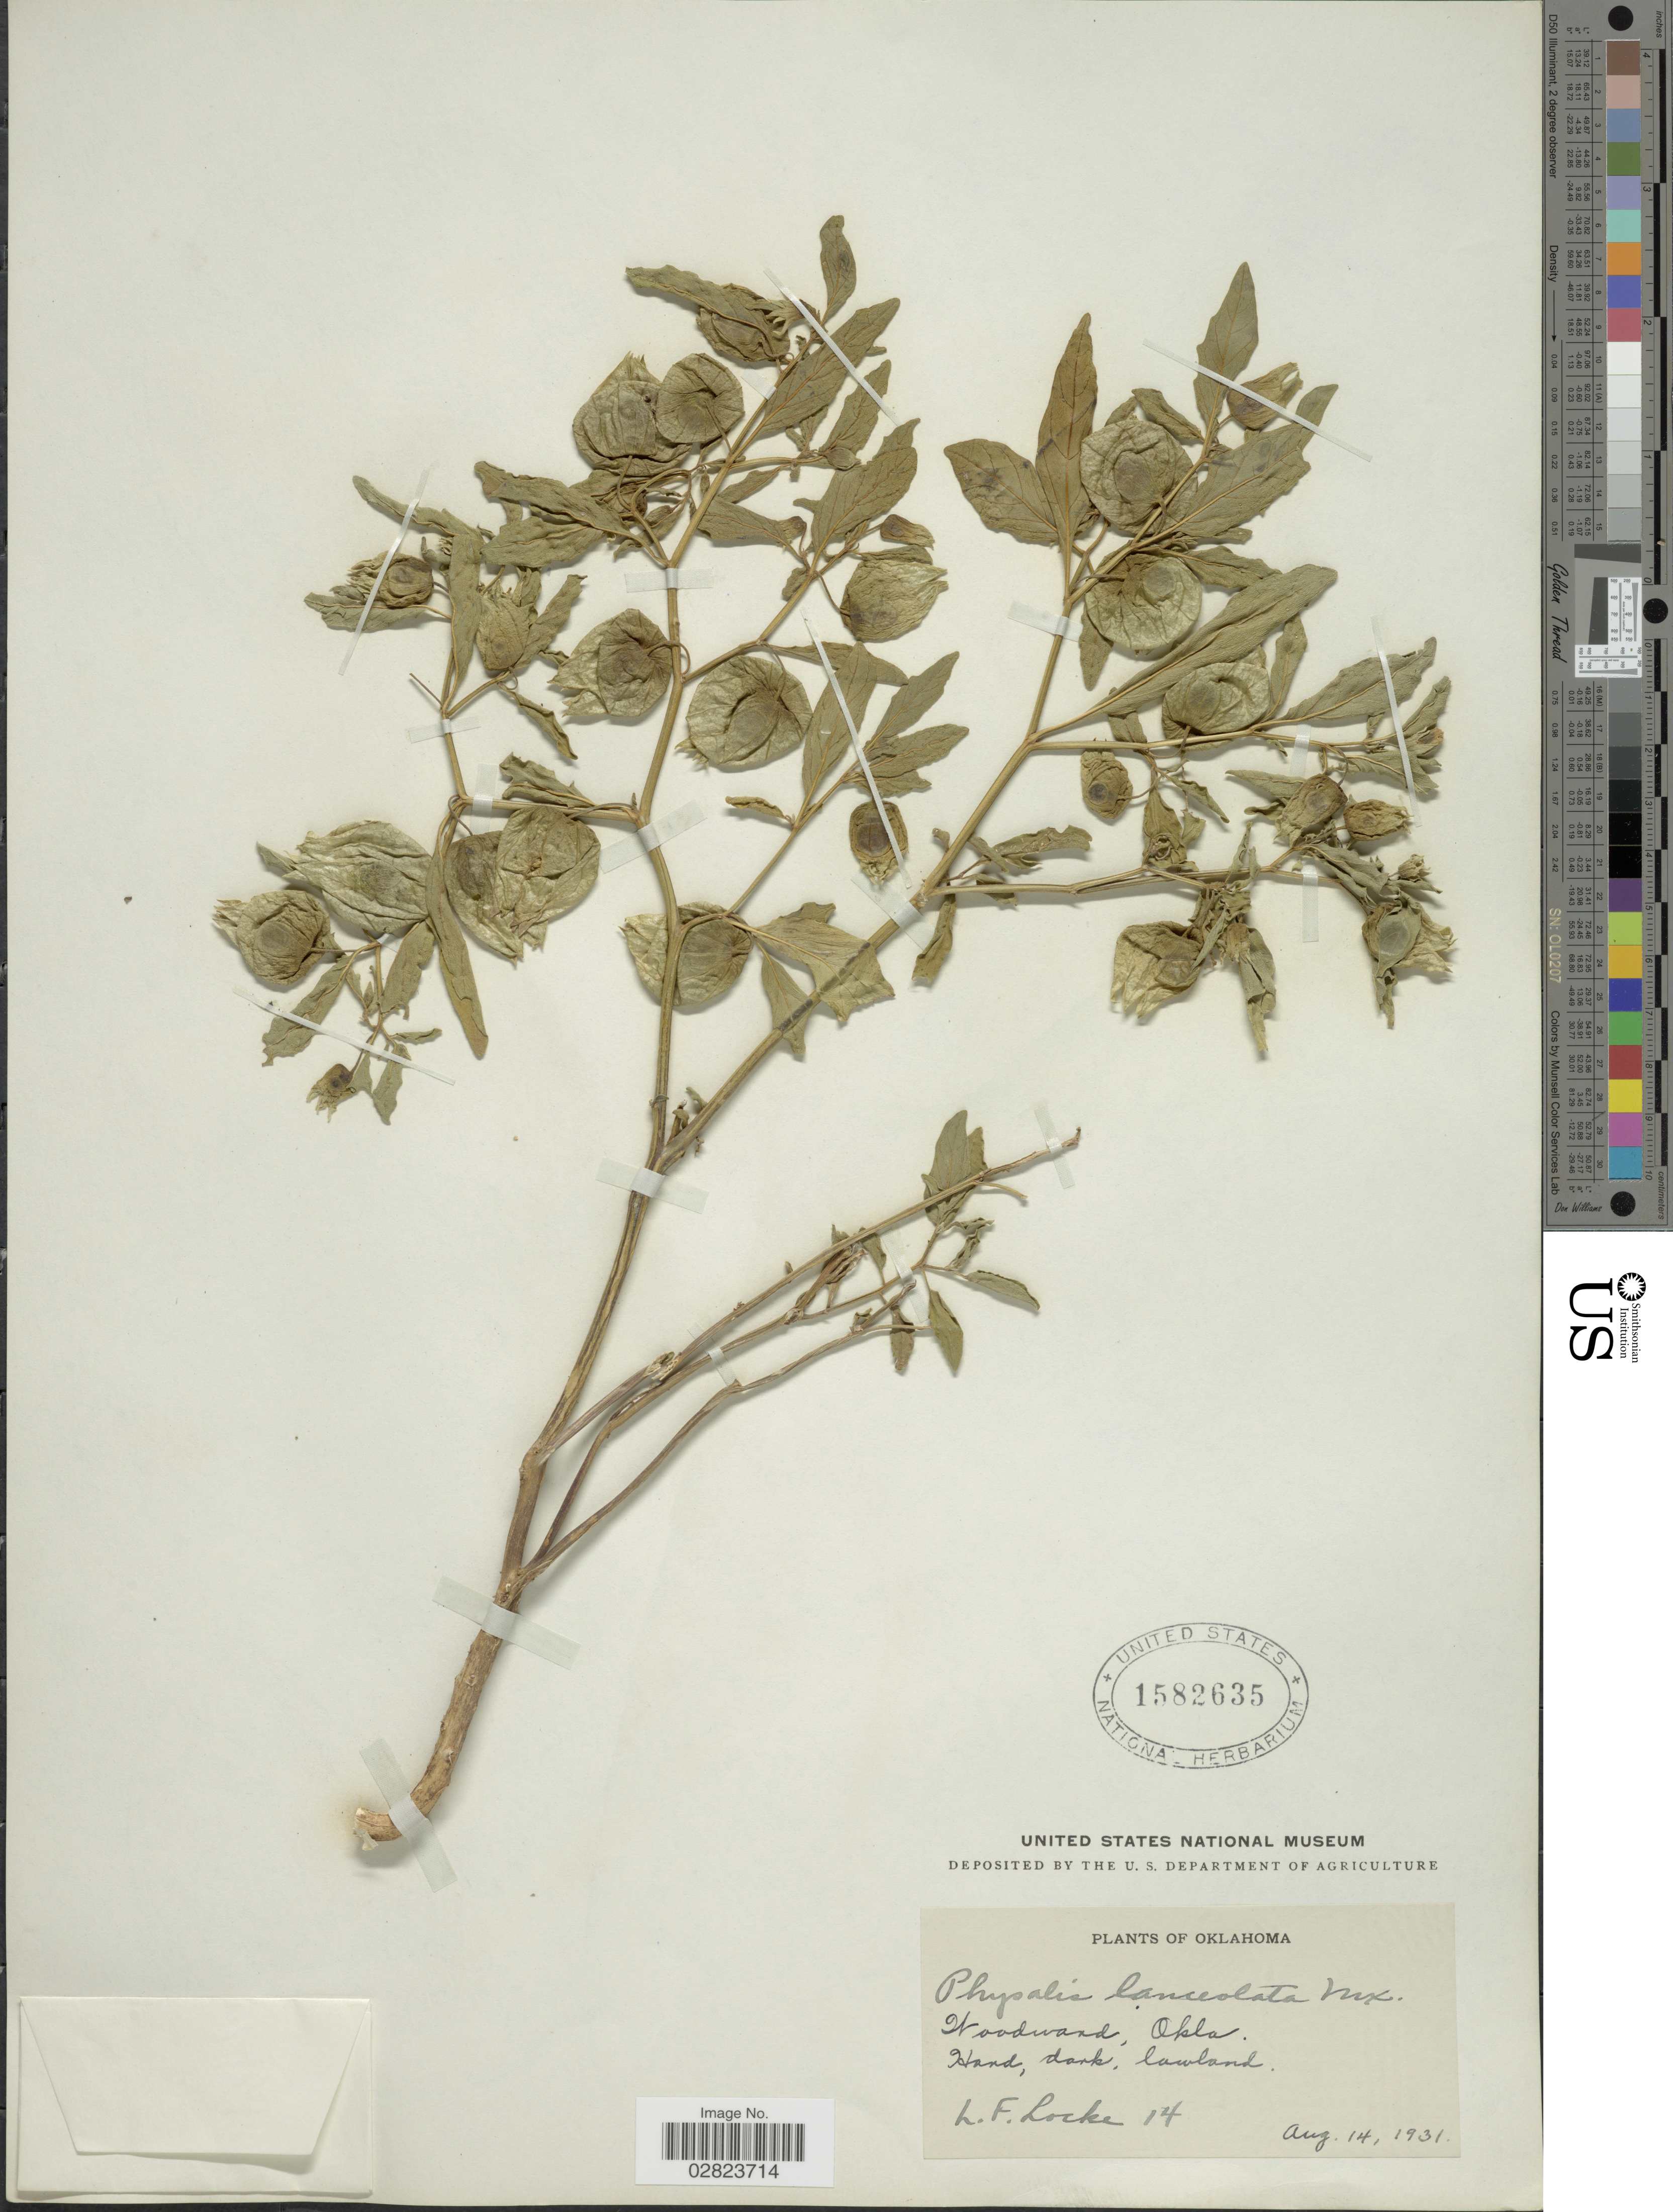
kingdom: Plantae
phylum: Tracheophyta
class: Magnoliopsida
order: Solanales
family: Solanaceae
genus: Physalis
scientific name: Physalis lanceolata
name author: Michx.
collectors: L. Locke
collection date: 1931-08-14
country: United States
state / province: Oklahoma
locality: Woodward.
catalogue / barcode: US 1582635